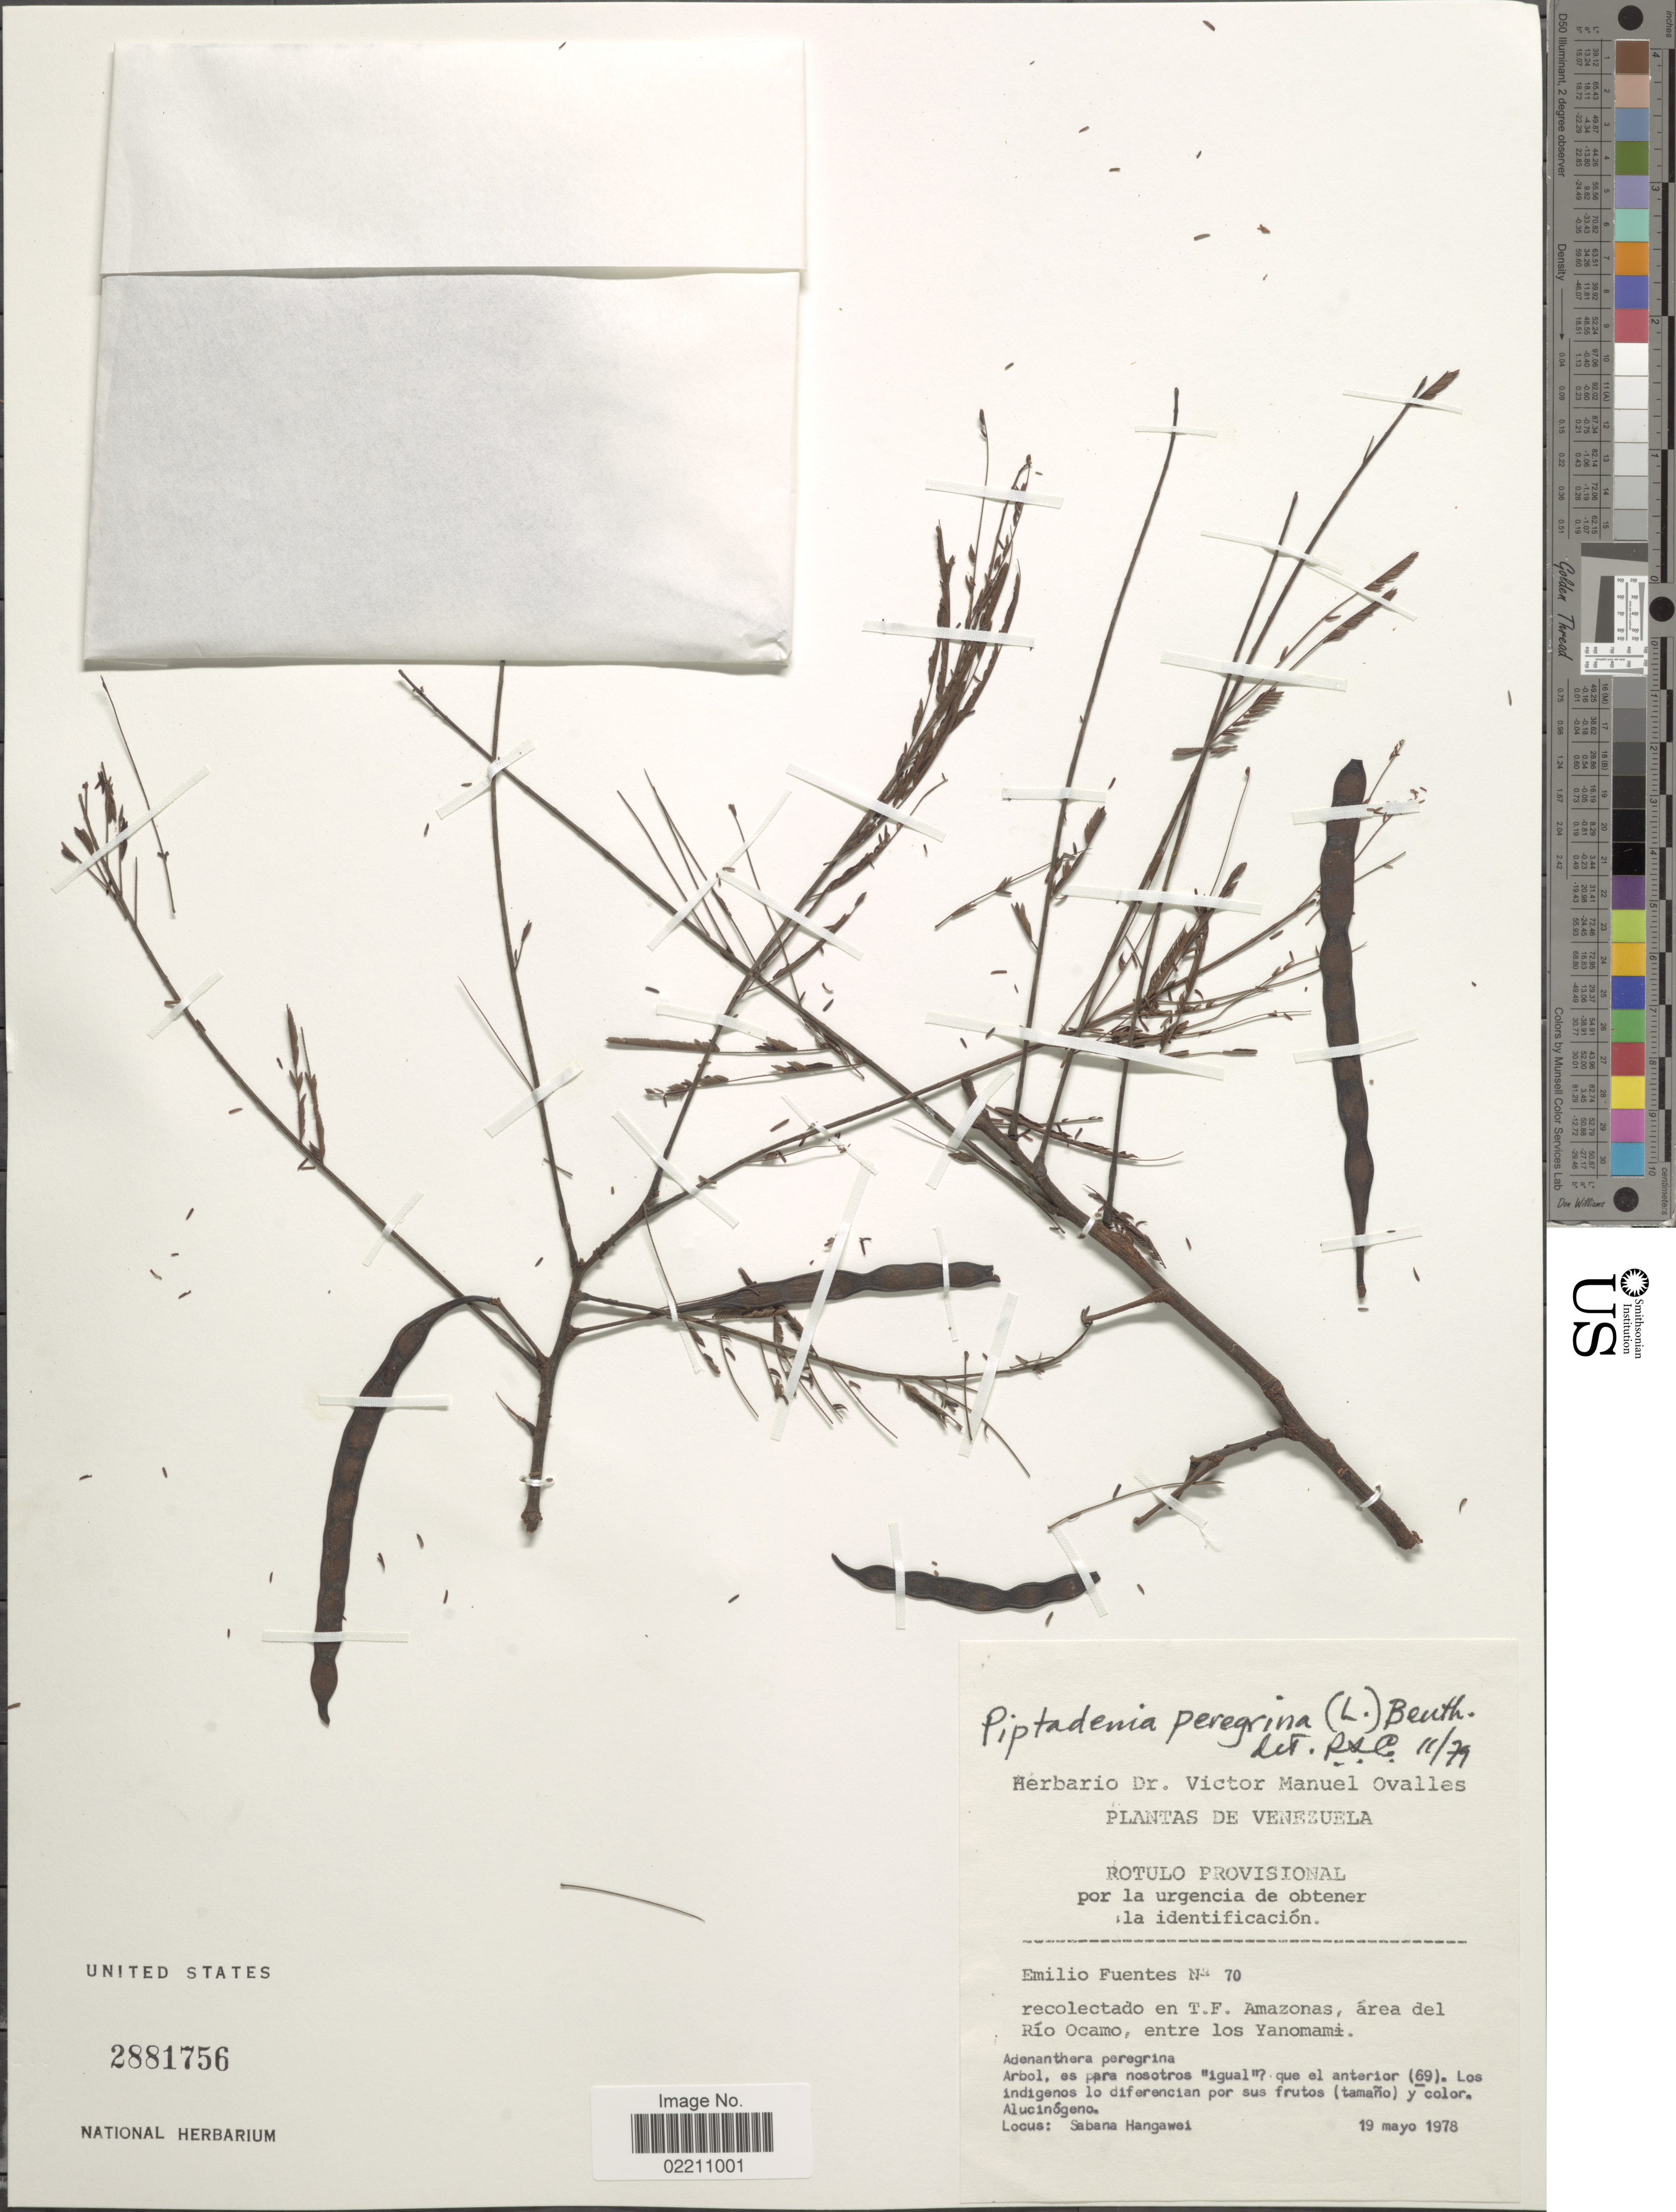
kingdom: Plantae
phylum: Tracheophyta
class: Magnoliopsida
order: Fabales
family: Fabaceae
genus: Anadenanthera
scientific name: Anadenanthera peregrina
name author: (L.) Speg.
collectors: E. Fuentes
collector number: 70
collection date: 1978-05-19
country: Venezuela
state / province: Amazonas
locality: Área del Río Ocamo, entre los Yanomami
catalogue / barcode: US 2881756